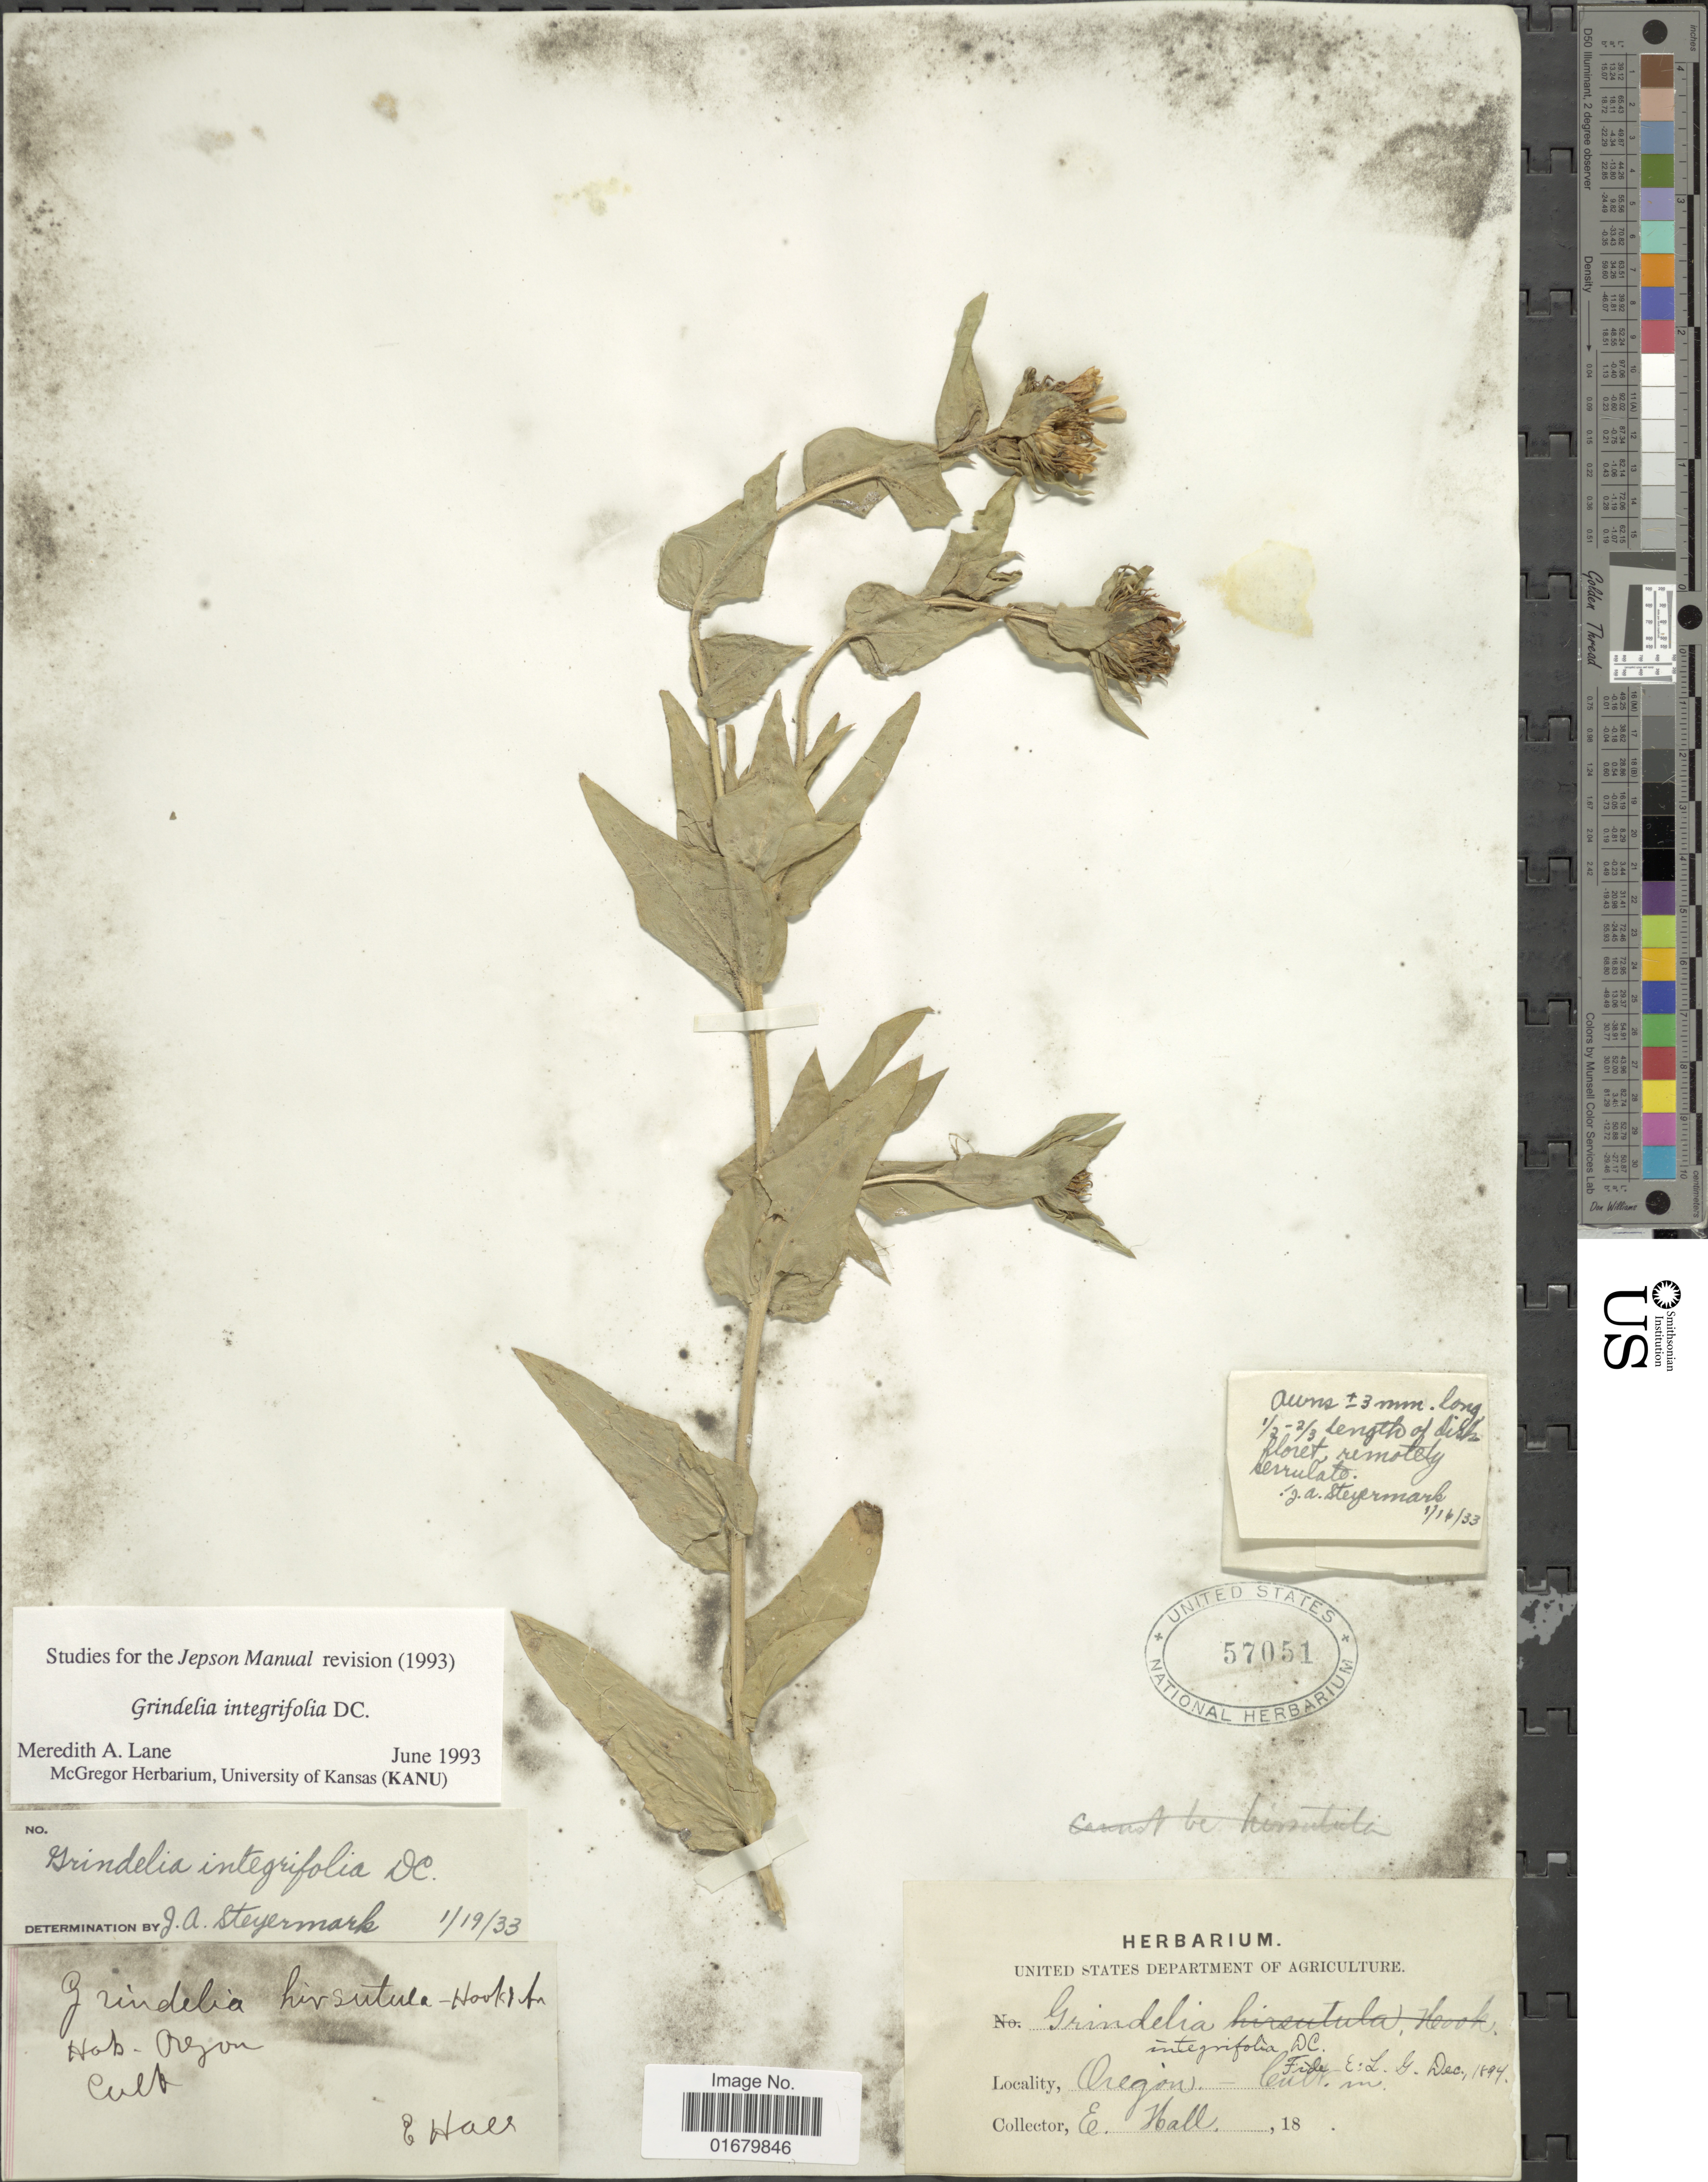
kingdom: Plantae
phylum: Tracheophyta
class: Magnoliopsida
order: Asterales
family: Asteraceae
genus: Grindelia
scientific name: Grindelia integrifolia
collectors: M. Mason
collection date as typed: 18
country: United States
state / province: Oregon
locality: Oregon.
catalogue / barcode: US 57051